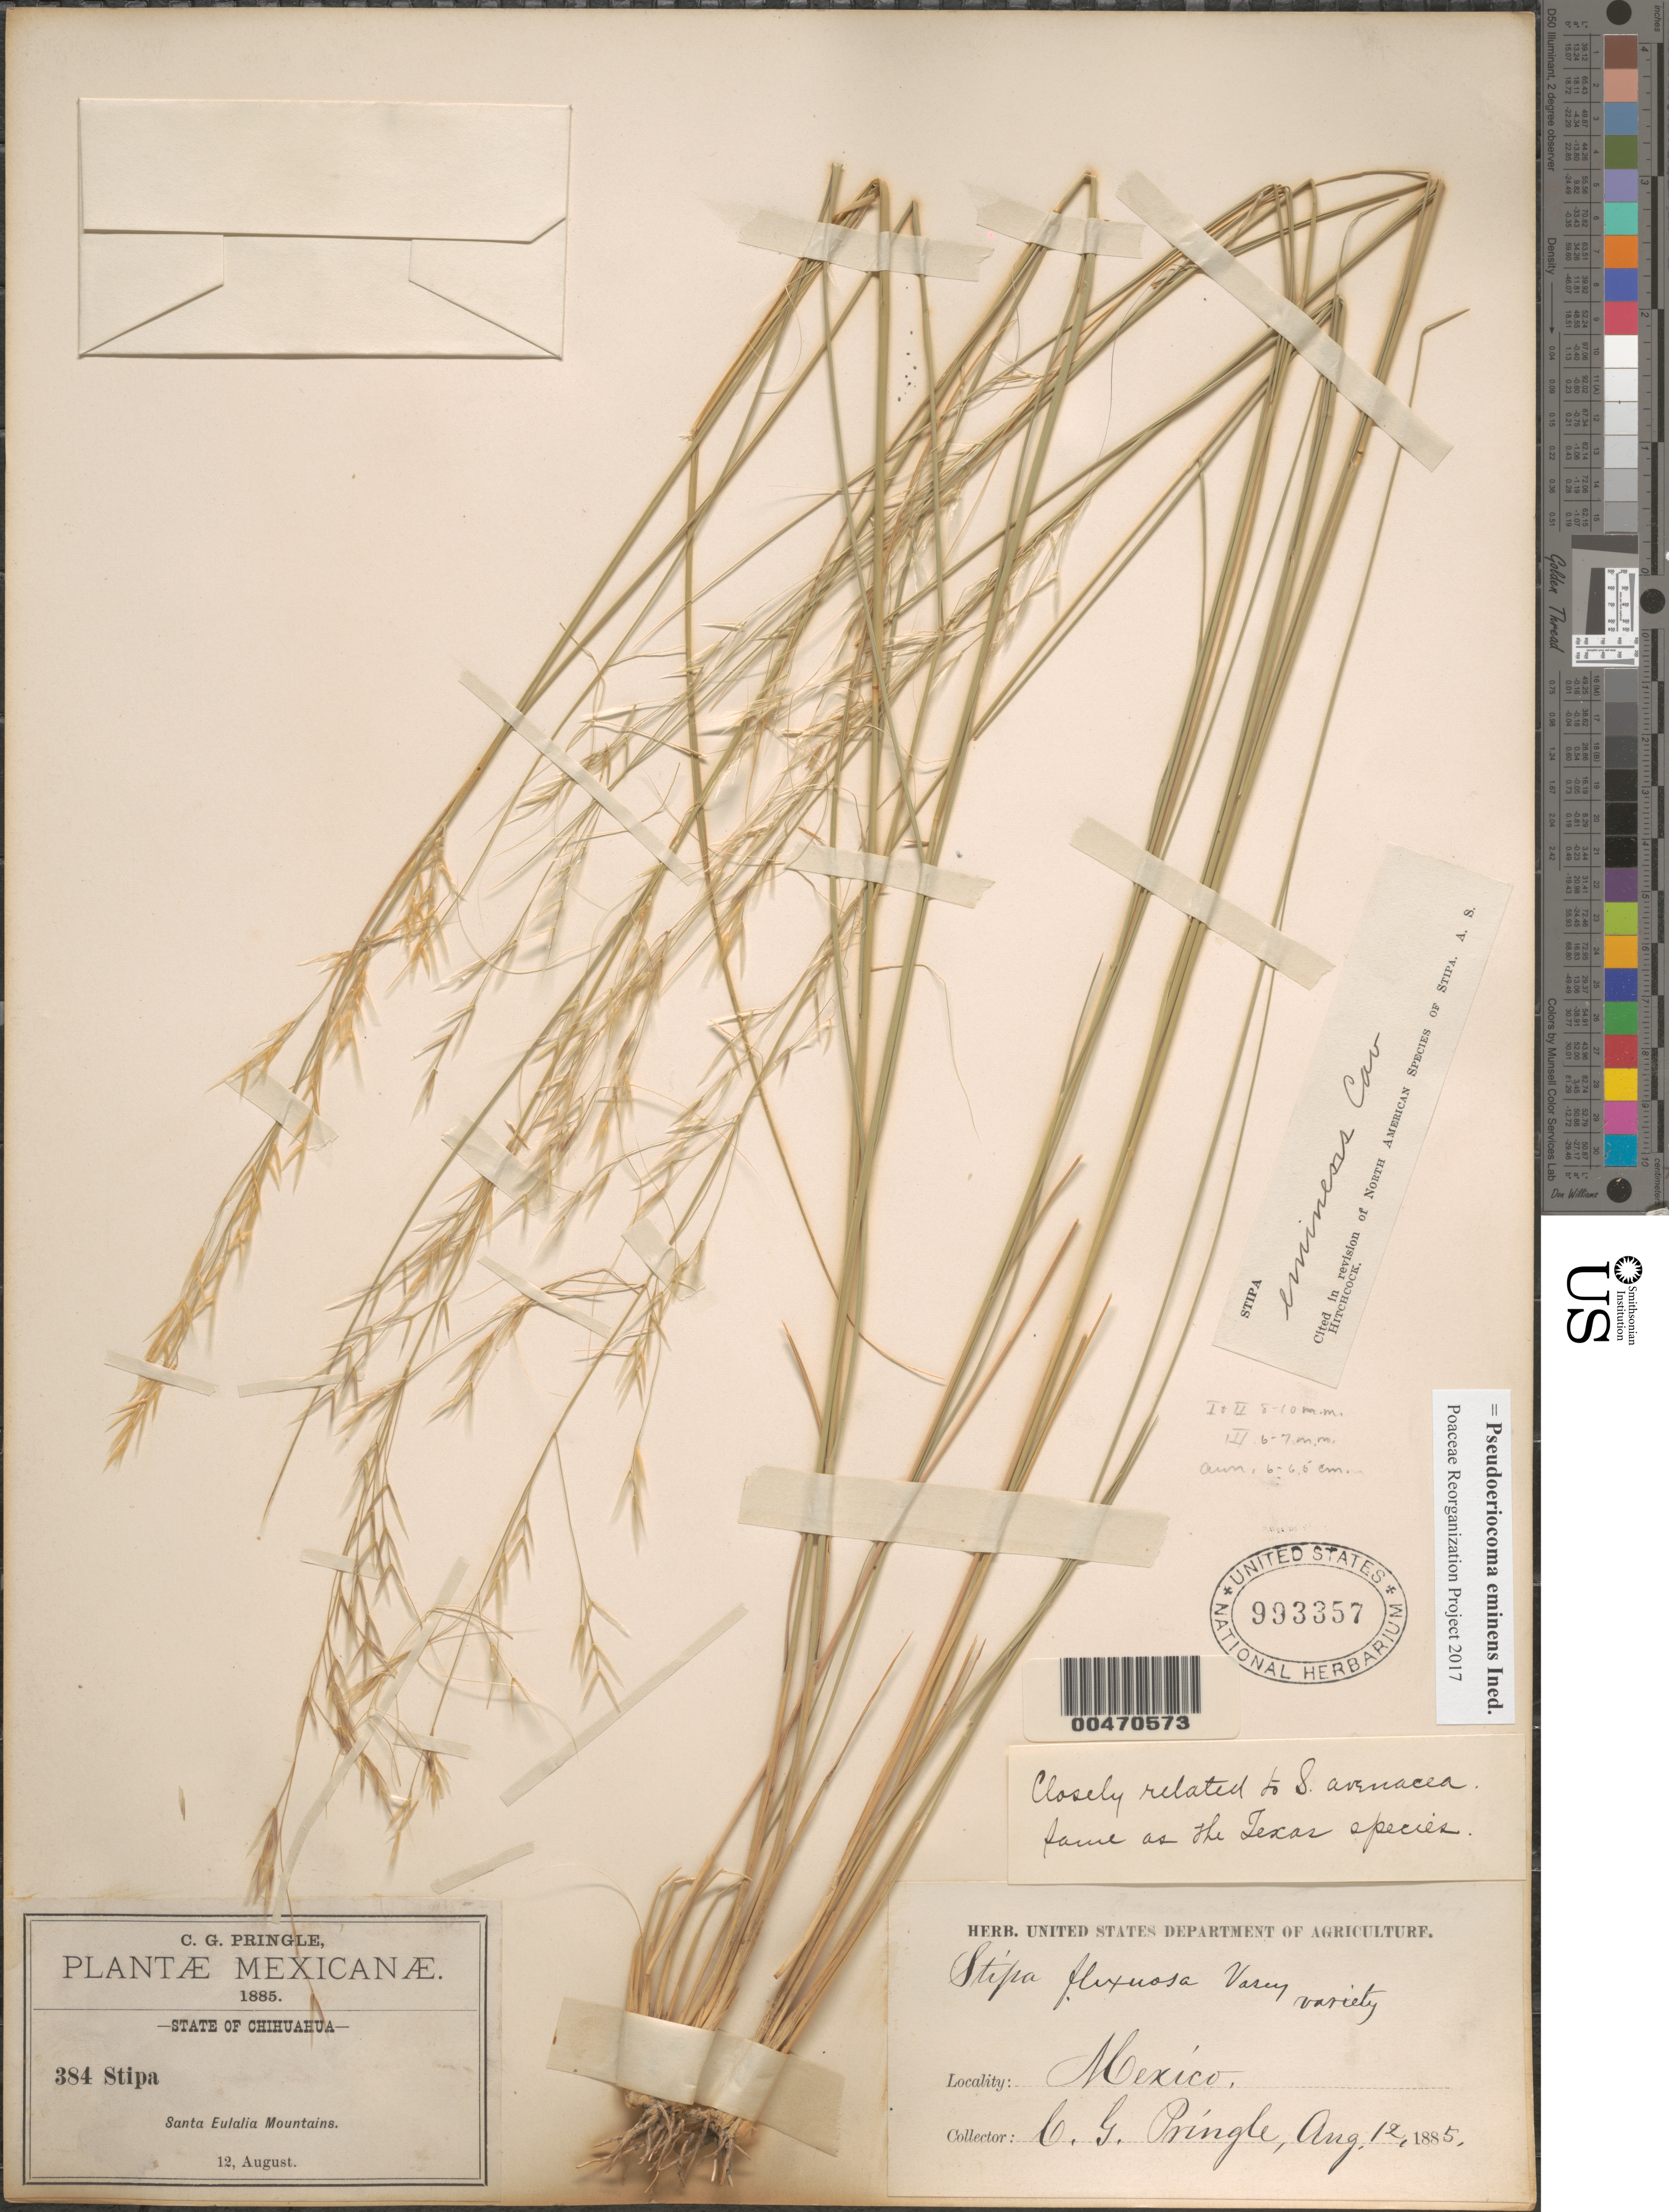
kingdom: Plantae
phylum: Tracheophyta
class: Liliopsida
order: Poales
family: Poaceae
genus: Pseudoeriocoma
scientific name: Pseudoeriocoma eminens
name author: (Cav.) Romasch.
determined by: Poaceae Reorganization Project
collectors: C. G. Pringle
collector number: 384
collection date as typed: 12 Aug 1885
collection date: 1885-08-12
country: Mexico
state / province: Chihuahua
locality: Santa Eulalia Mts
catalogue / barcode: US 993357